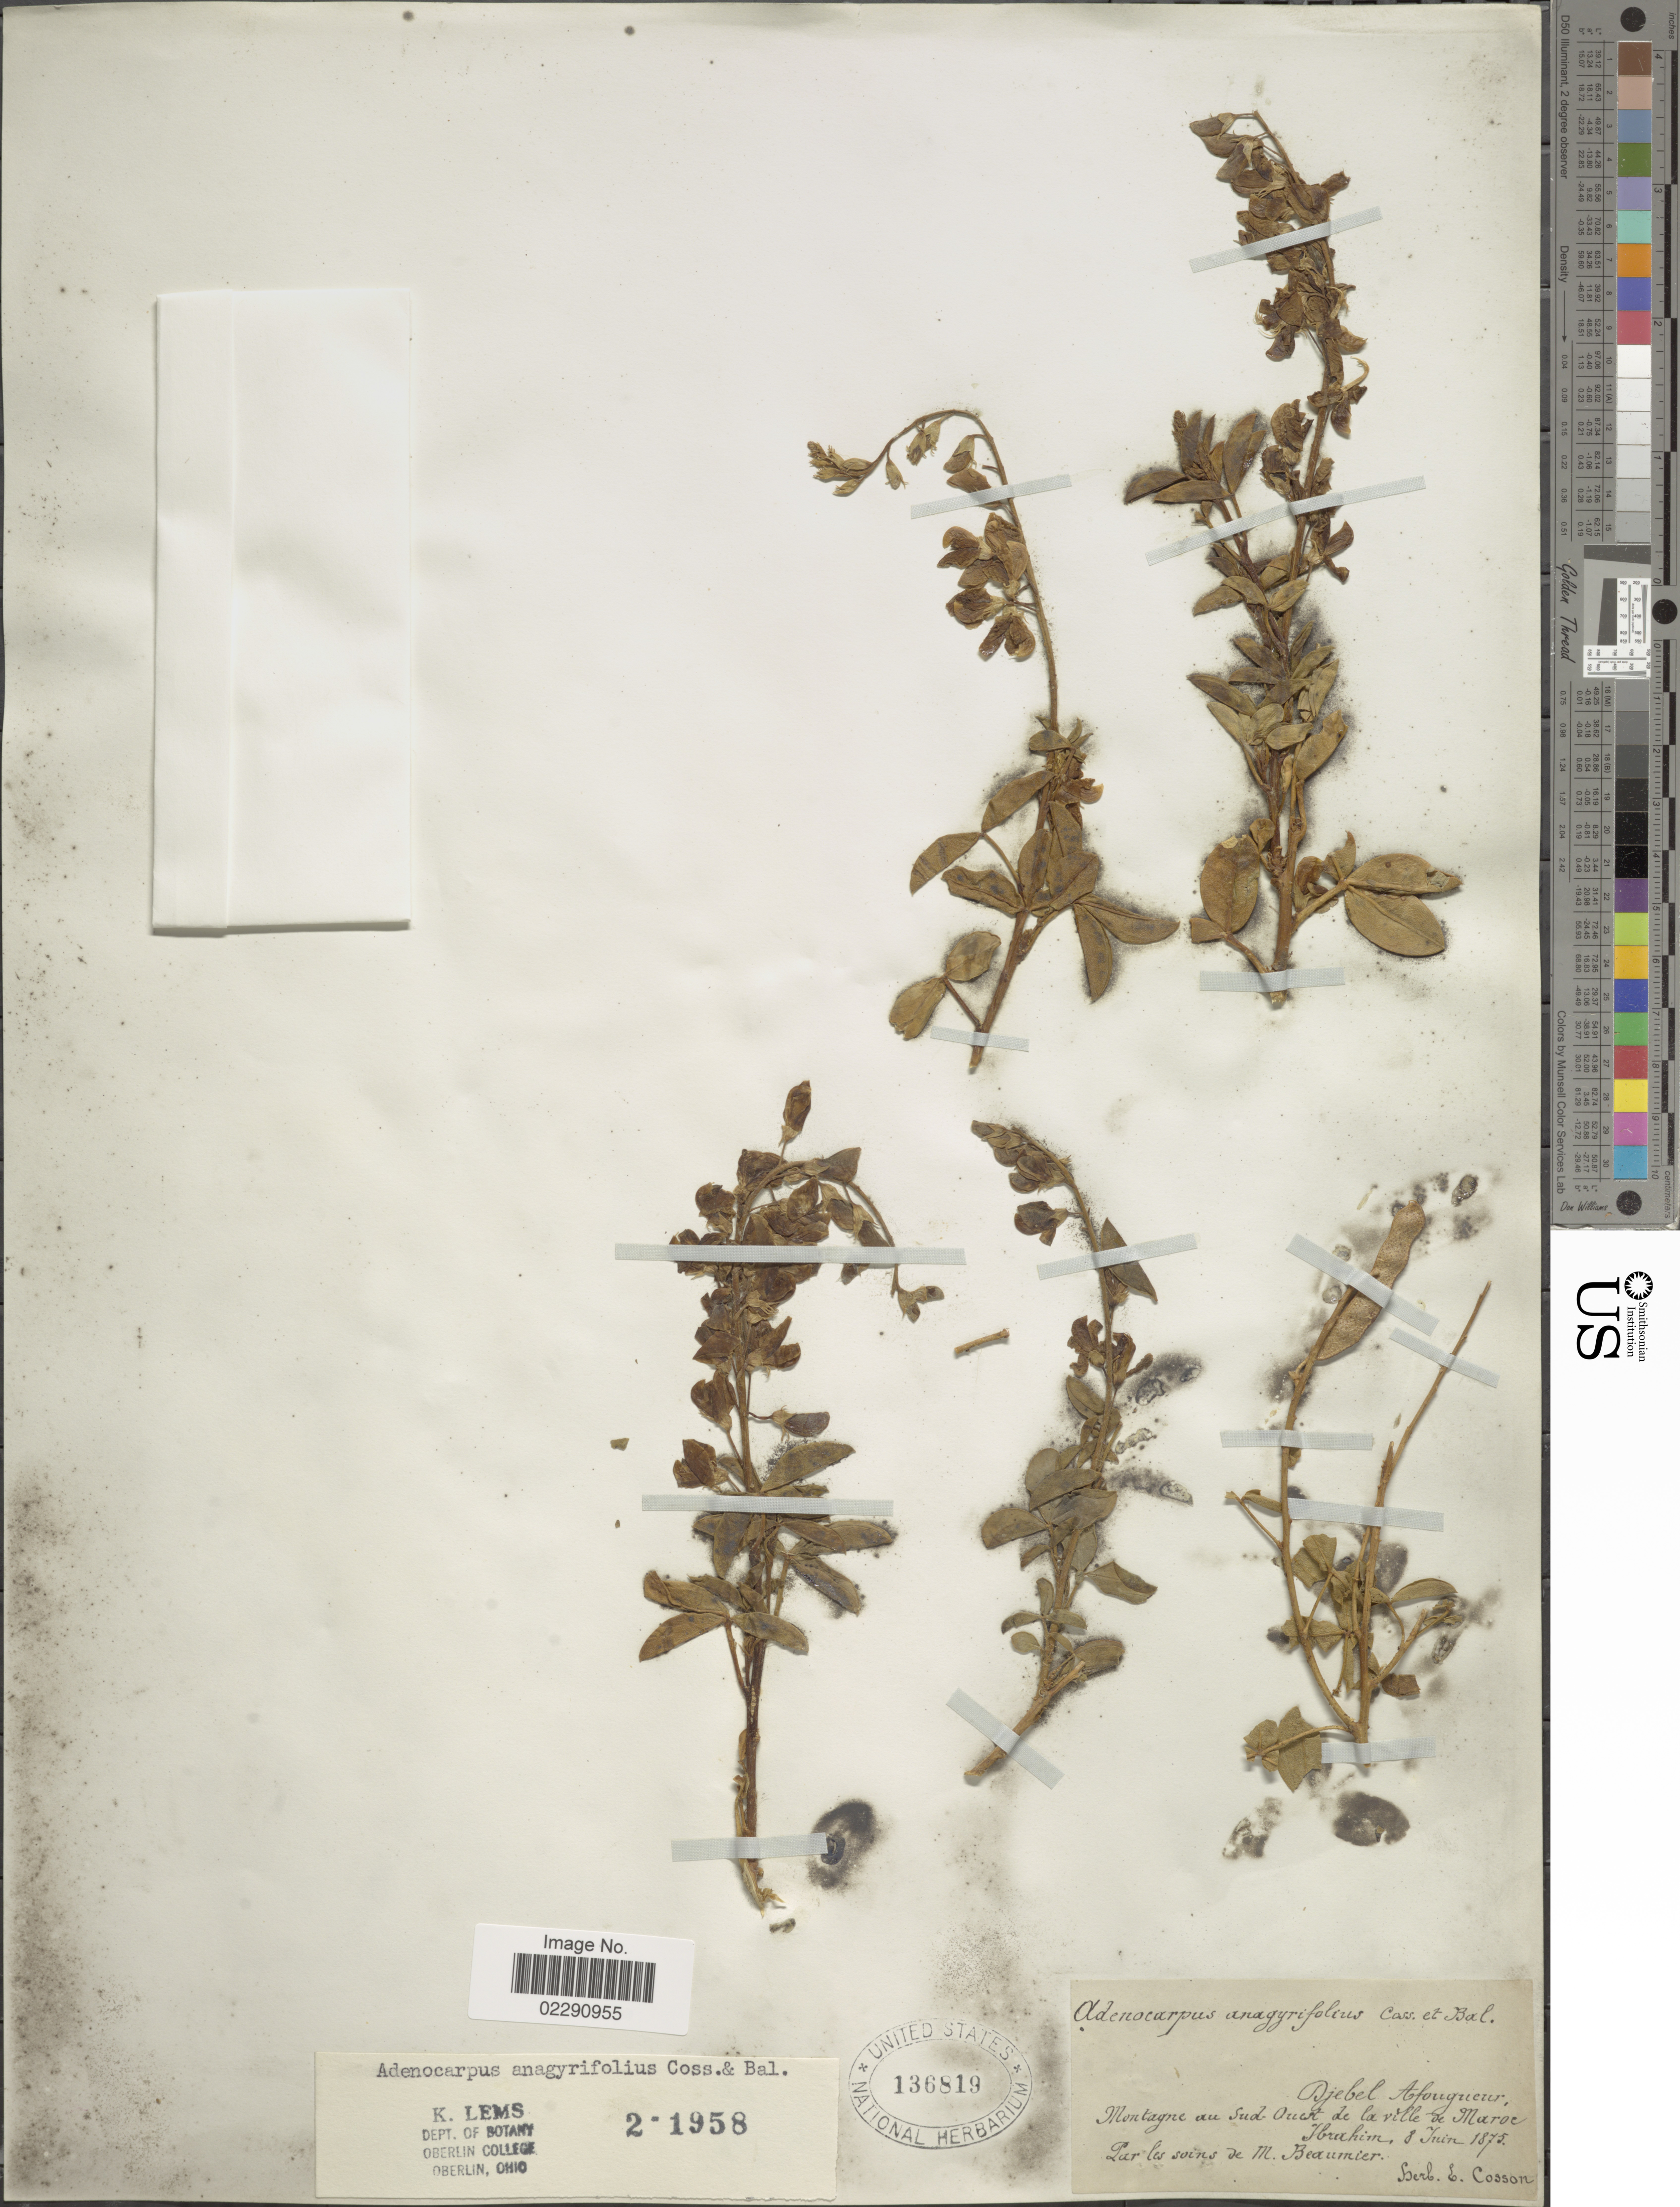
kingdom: Plantae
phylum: Tracheophyta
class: Magnoliopsida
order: Fabales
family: Fabaceae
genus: Adenocarpus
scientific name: Adenocarpus anagyrifolius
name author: Coss. & Balansa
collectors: -. Ibrahim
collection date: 1875-06-08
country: Morocco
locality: Djebel Afougueur, montagne au Sud-Ouest de la ville de Maroc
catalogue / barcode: US 136819